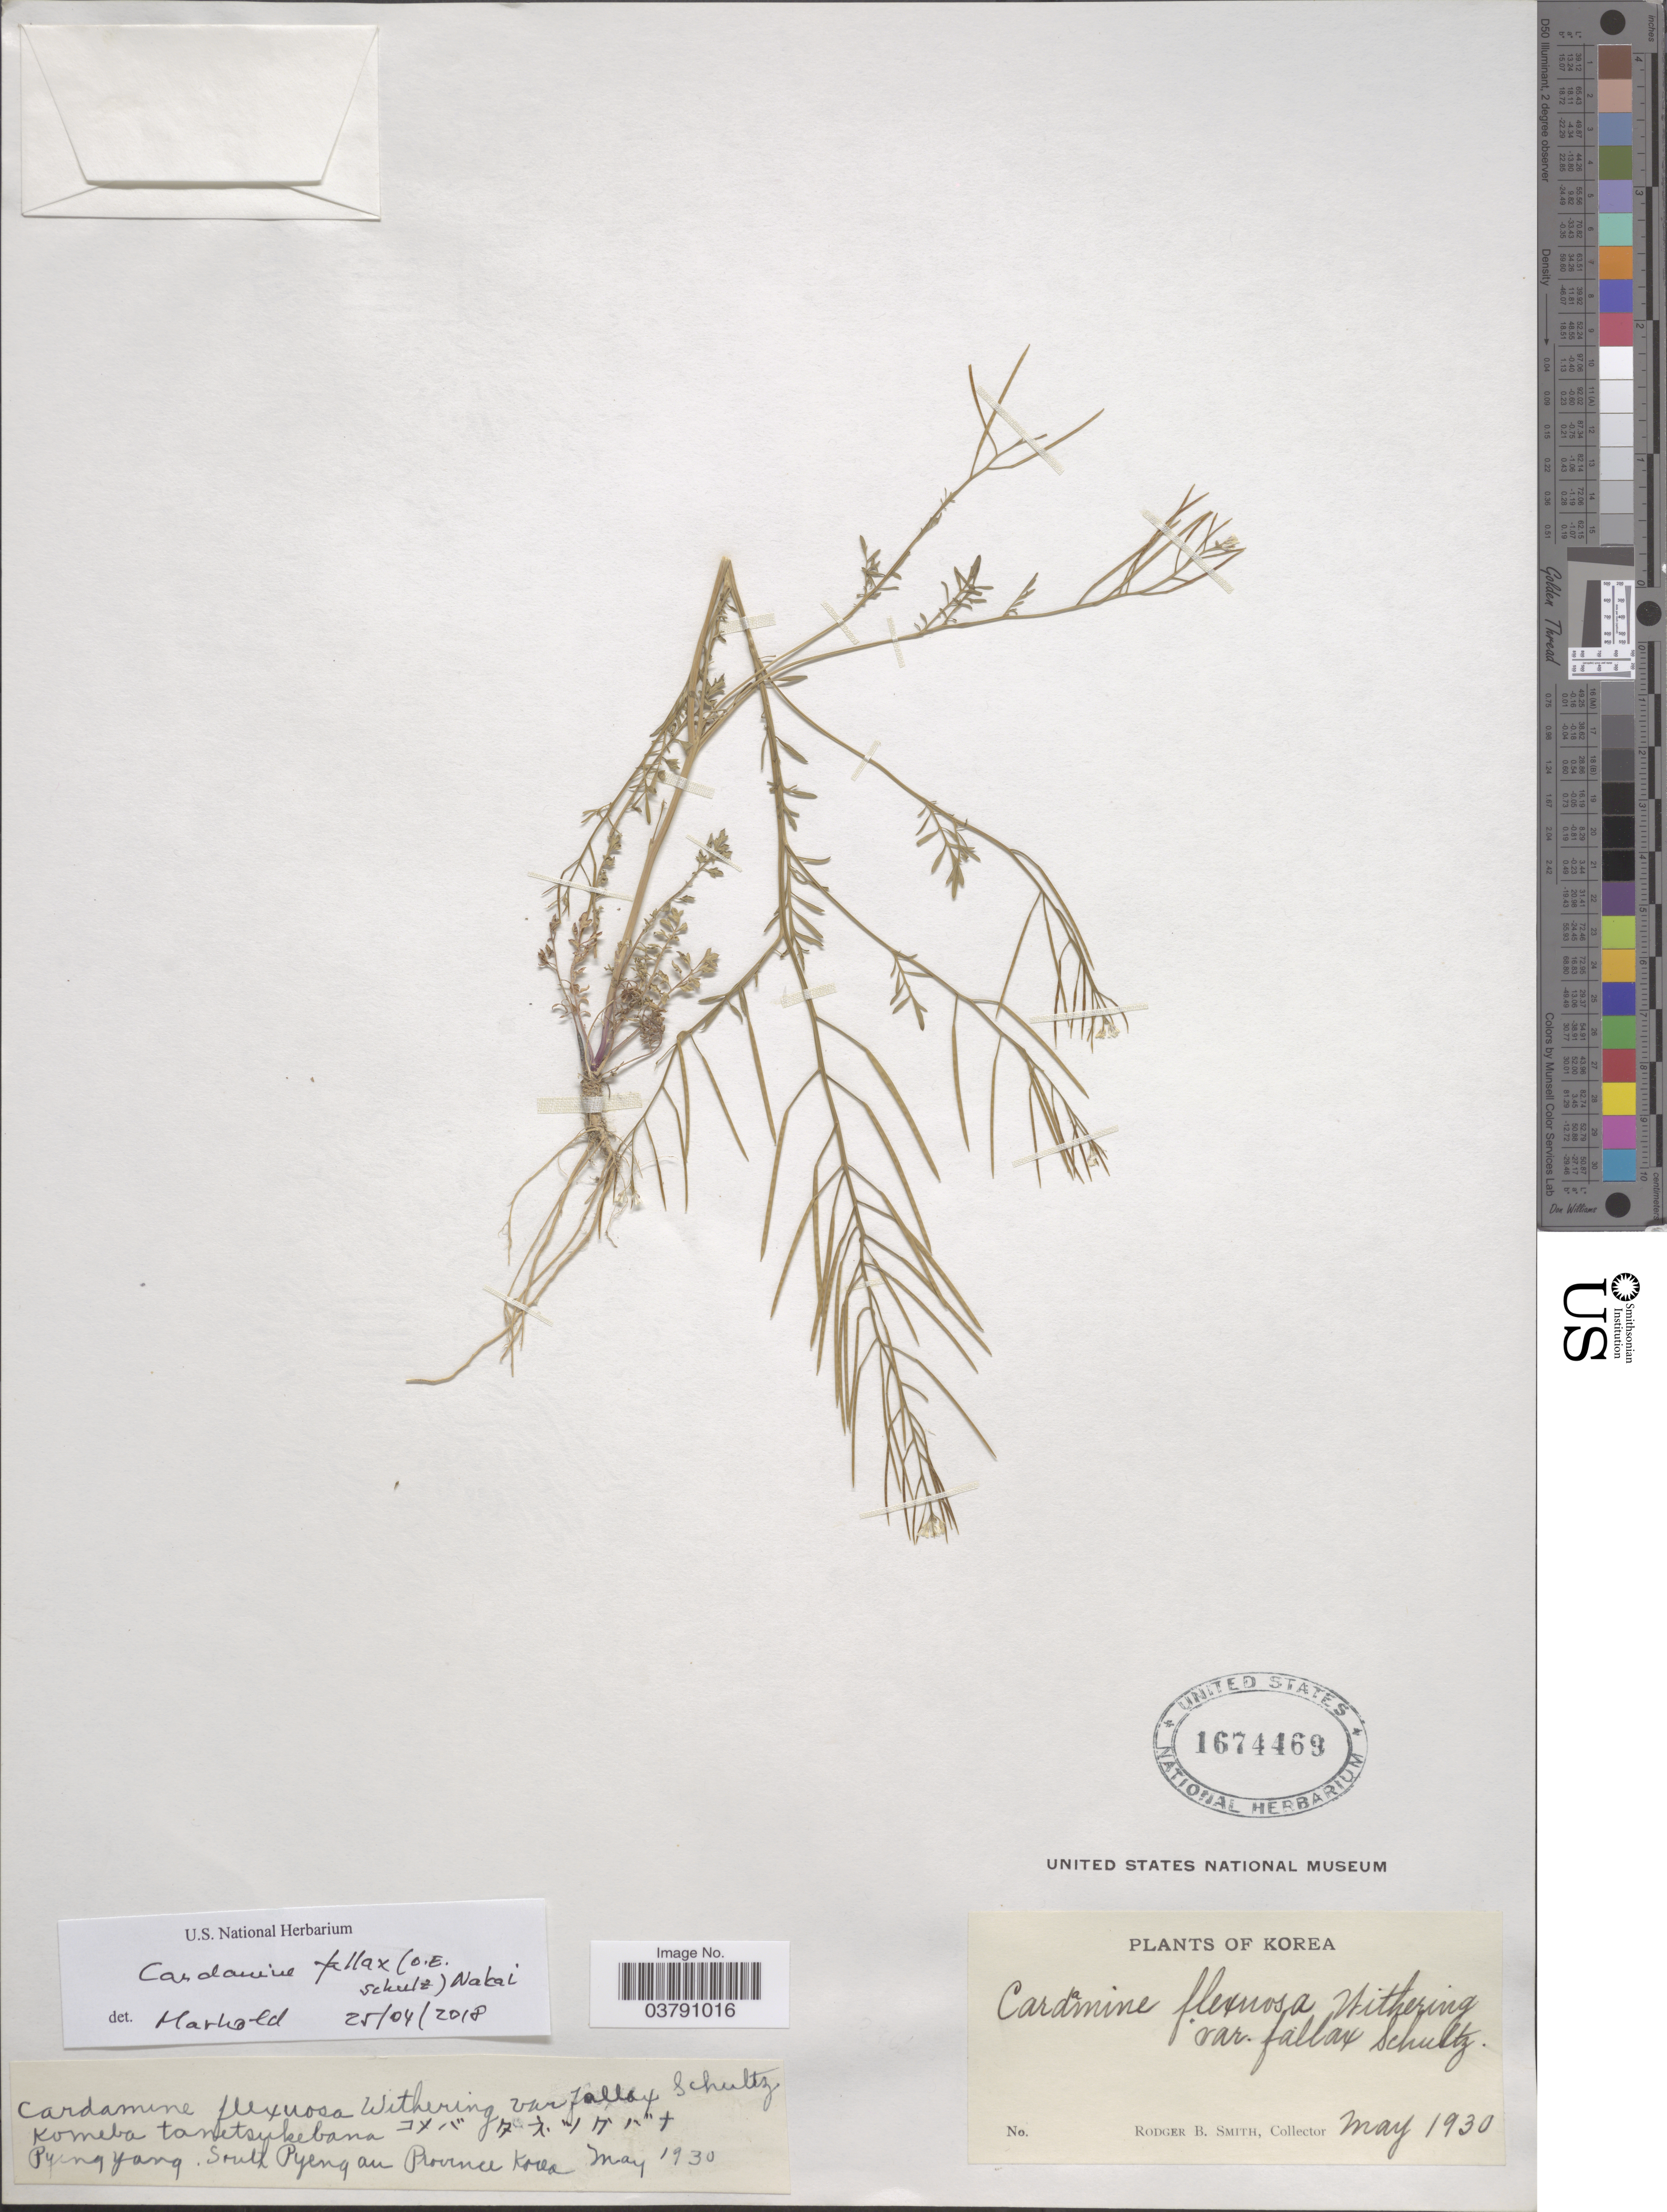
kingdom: Plantae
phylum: Tracheophyta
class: Magnoliopsida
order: Brassicales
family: Brassicaceae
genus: Cardamine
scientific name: Cardamine fallax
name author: (O.E. Schulz) Nakai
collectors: R. B. Smith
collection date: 1930-05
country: North Korea / South Korea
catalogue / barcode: US 1674469